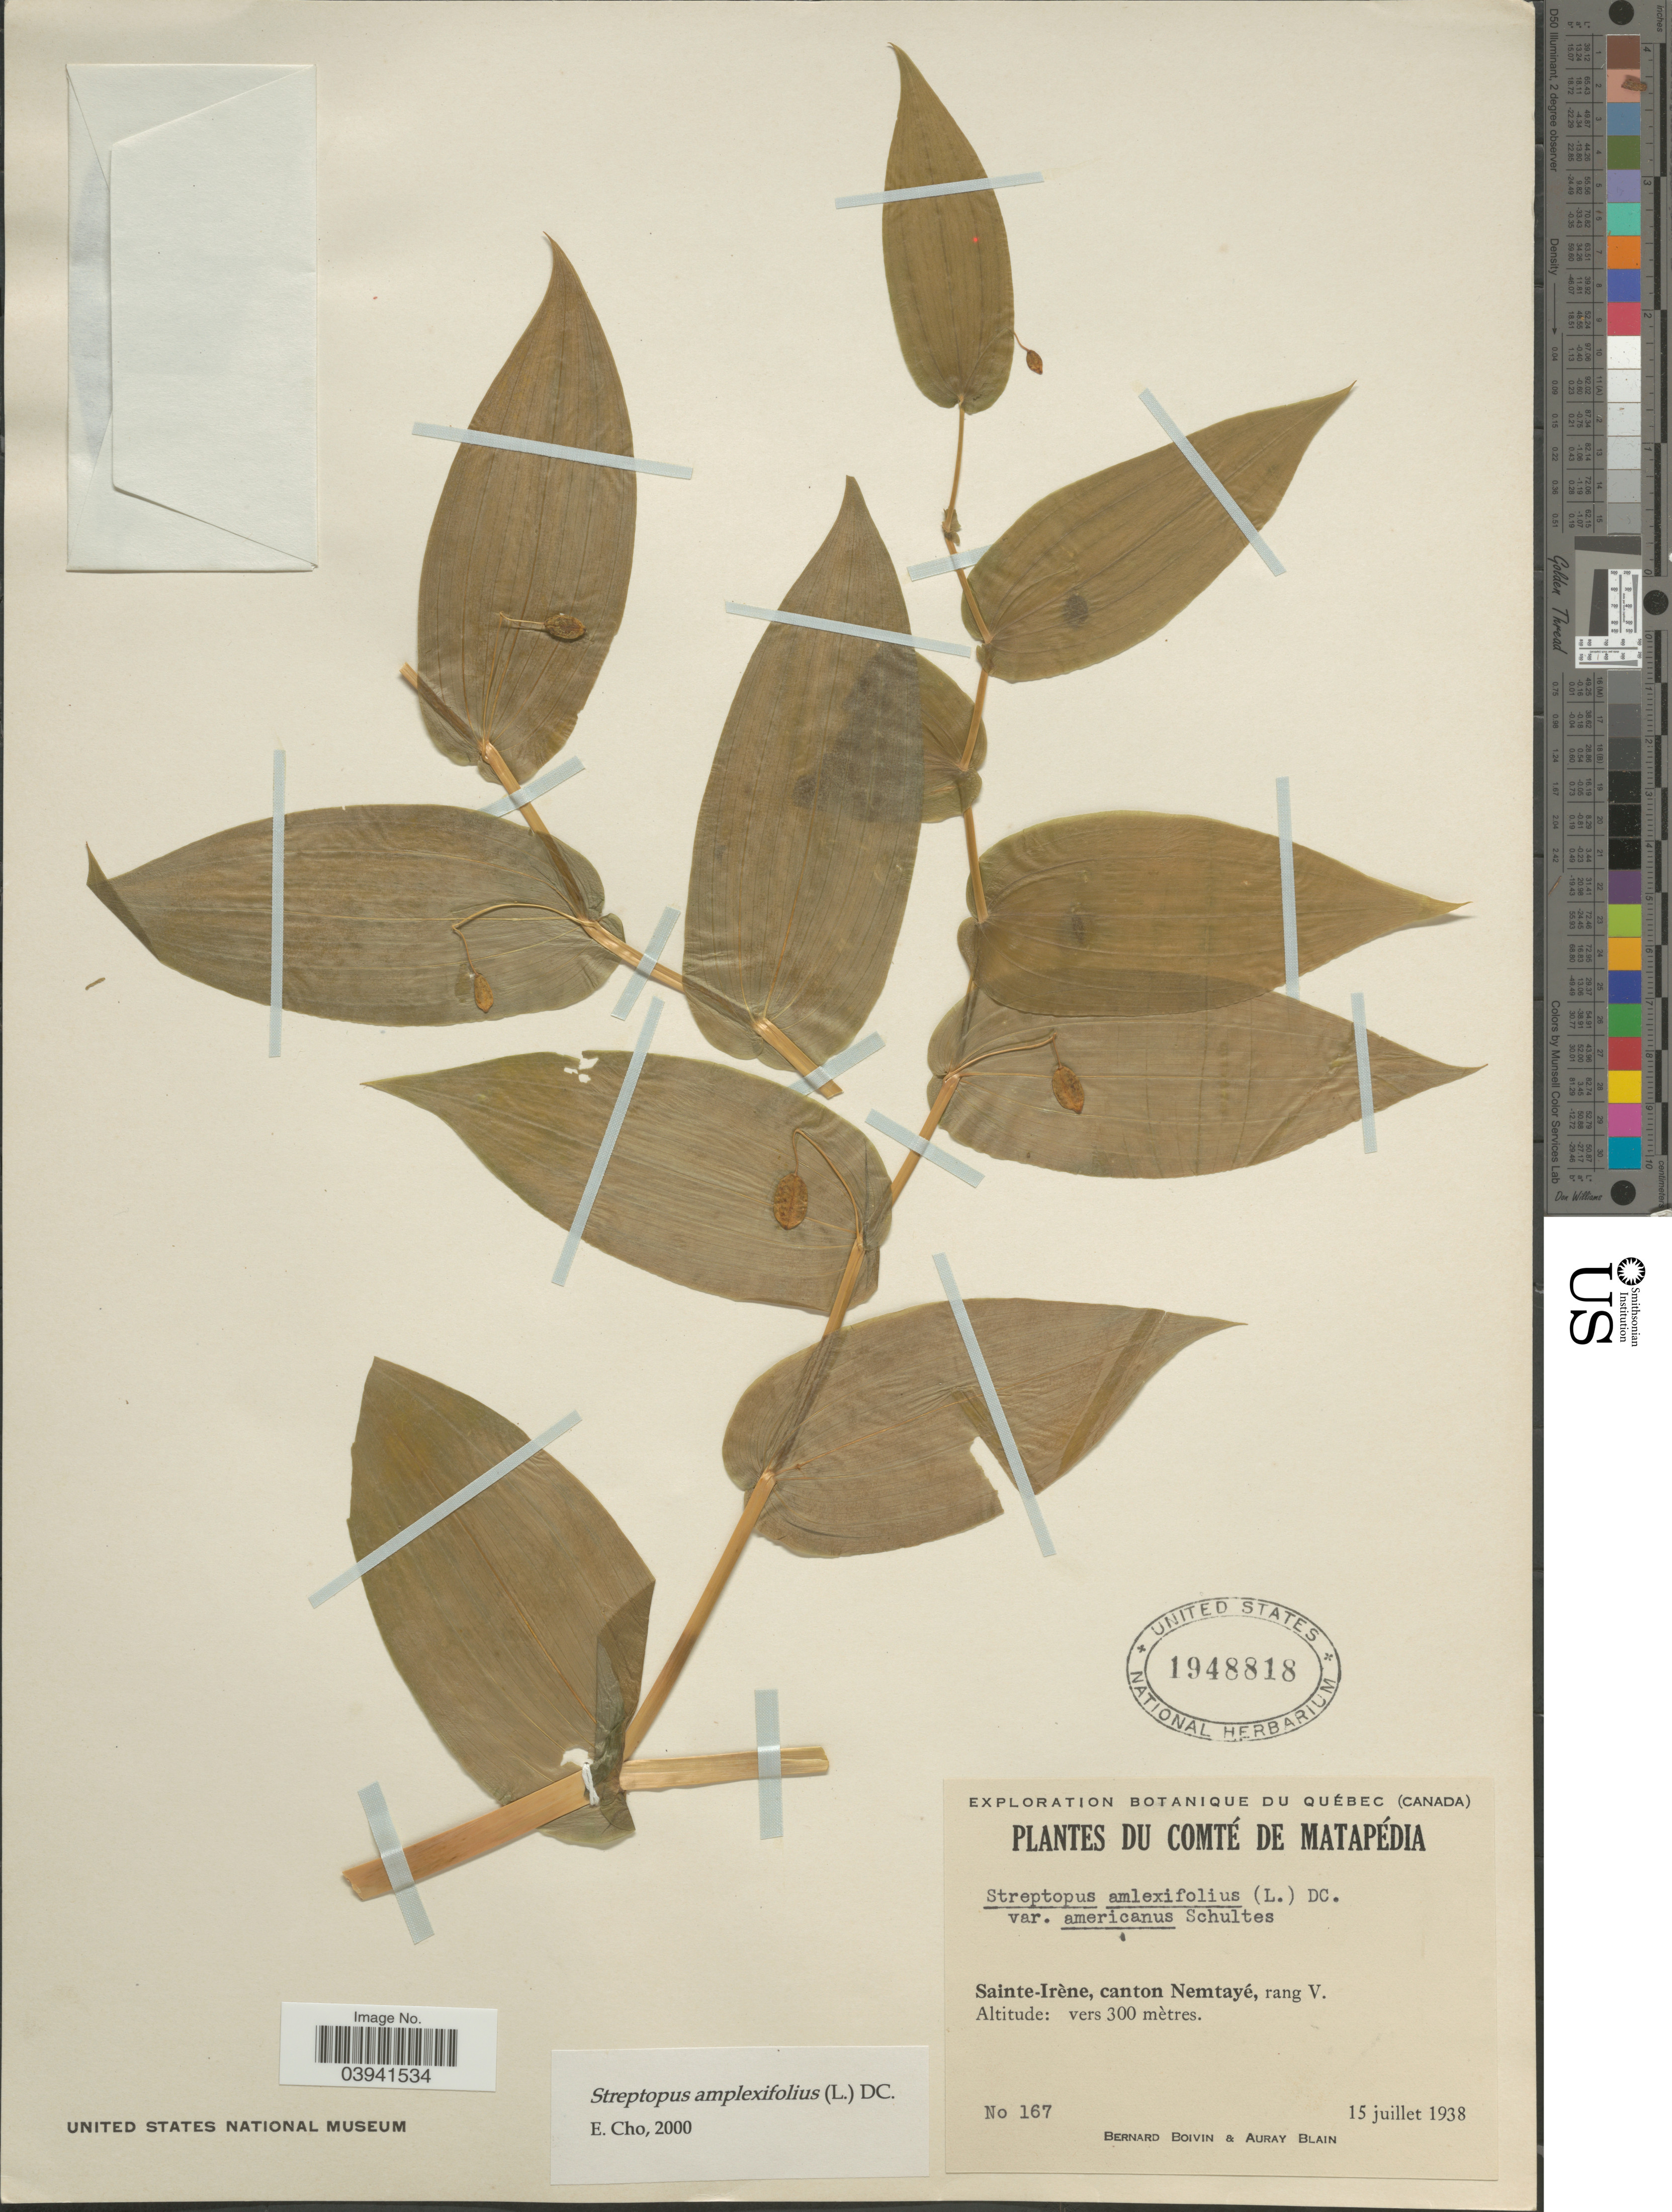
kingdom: Plantae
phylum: Tracheophyta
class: Liliopsida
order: Liliales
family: Liliaceae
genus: Streptopus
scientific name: Streptopus amplexifolius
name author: (L.) DC.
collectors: J. R. B. Boivin & A. Blain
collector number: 167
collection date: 1938-07-15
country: Canada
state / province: Quebec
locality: Comté de Matapédia. Sainte-Irène, canton Nemtayé, rang V.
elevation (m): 300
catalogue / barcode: US 1948818